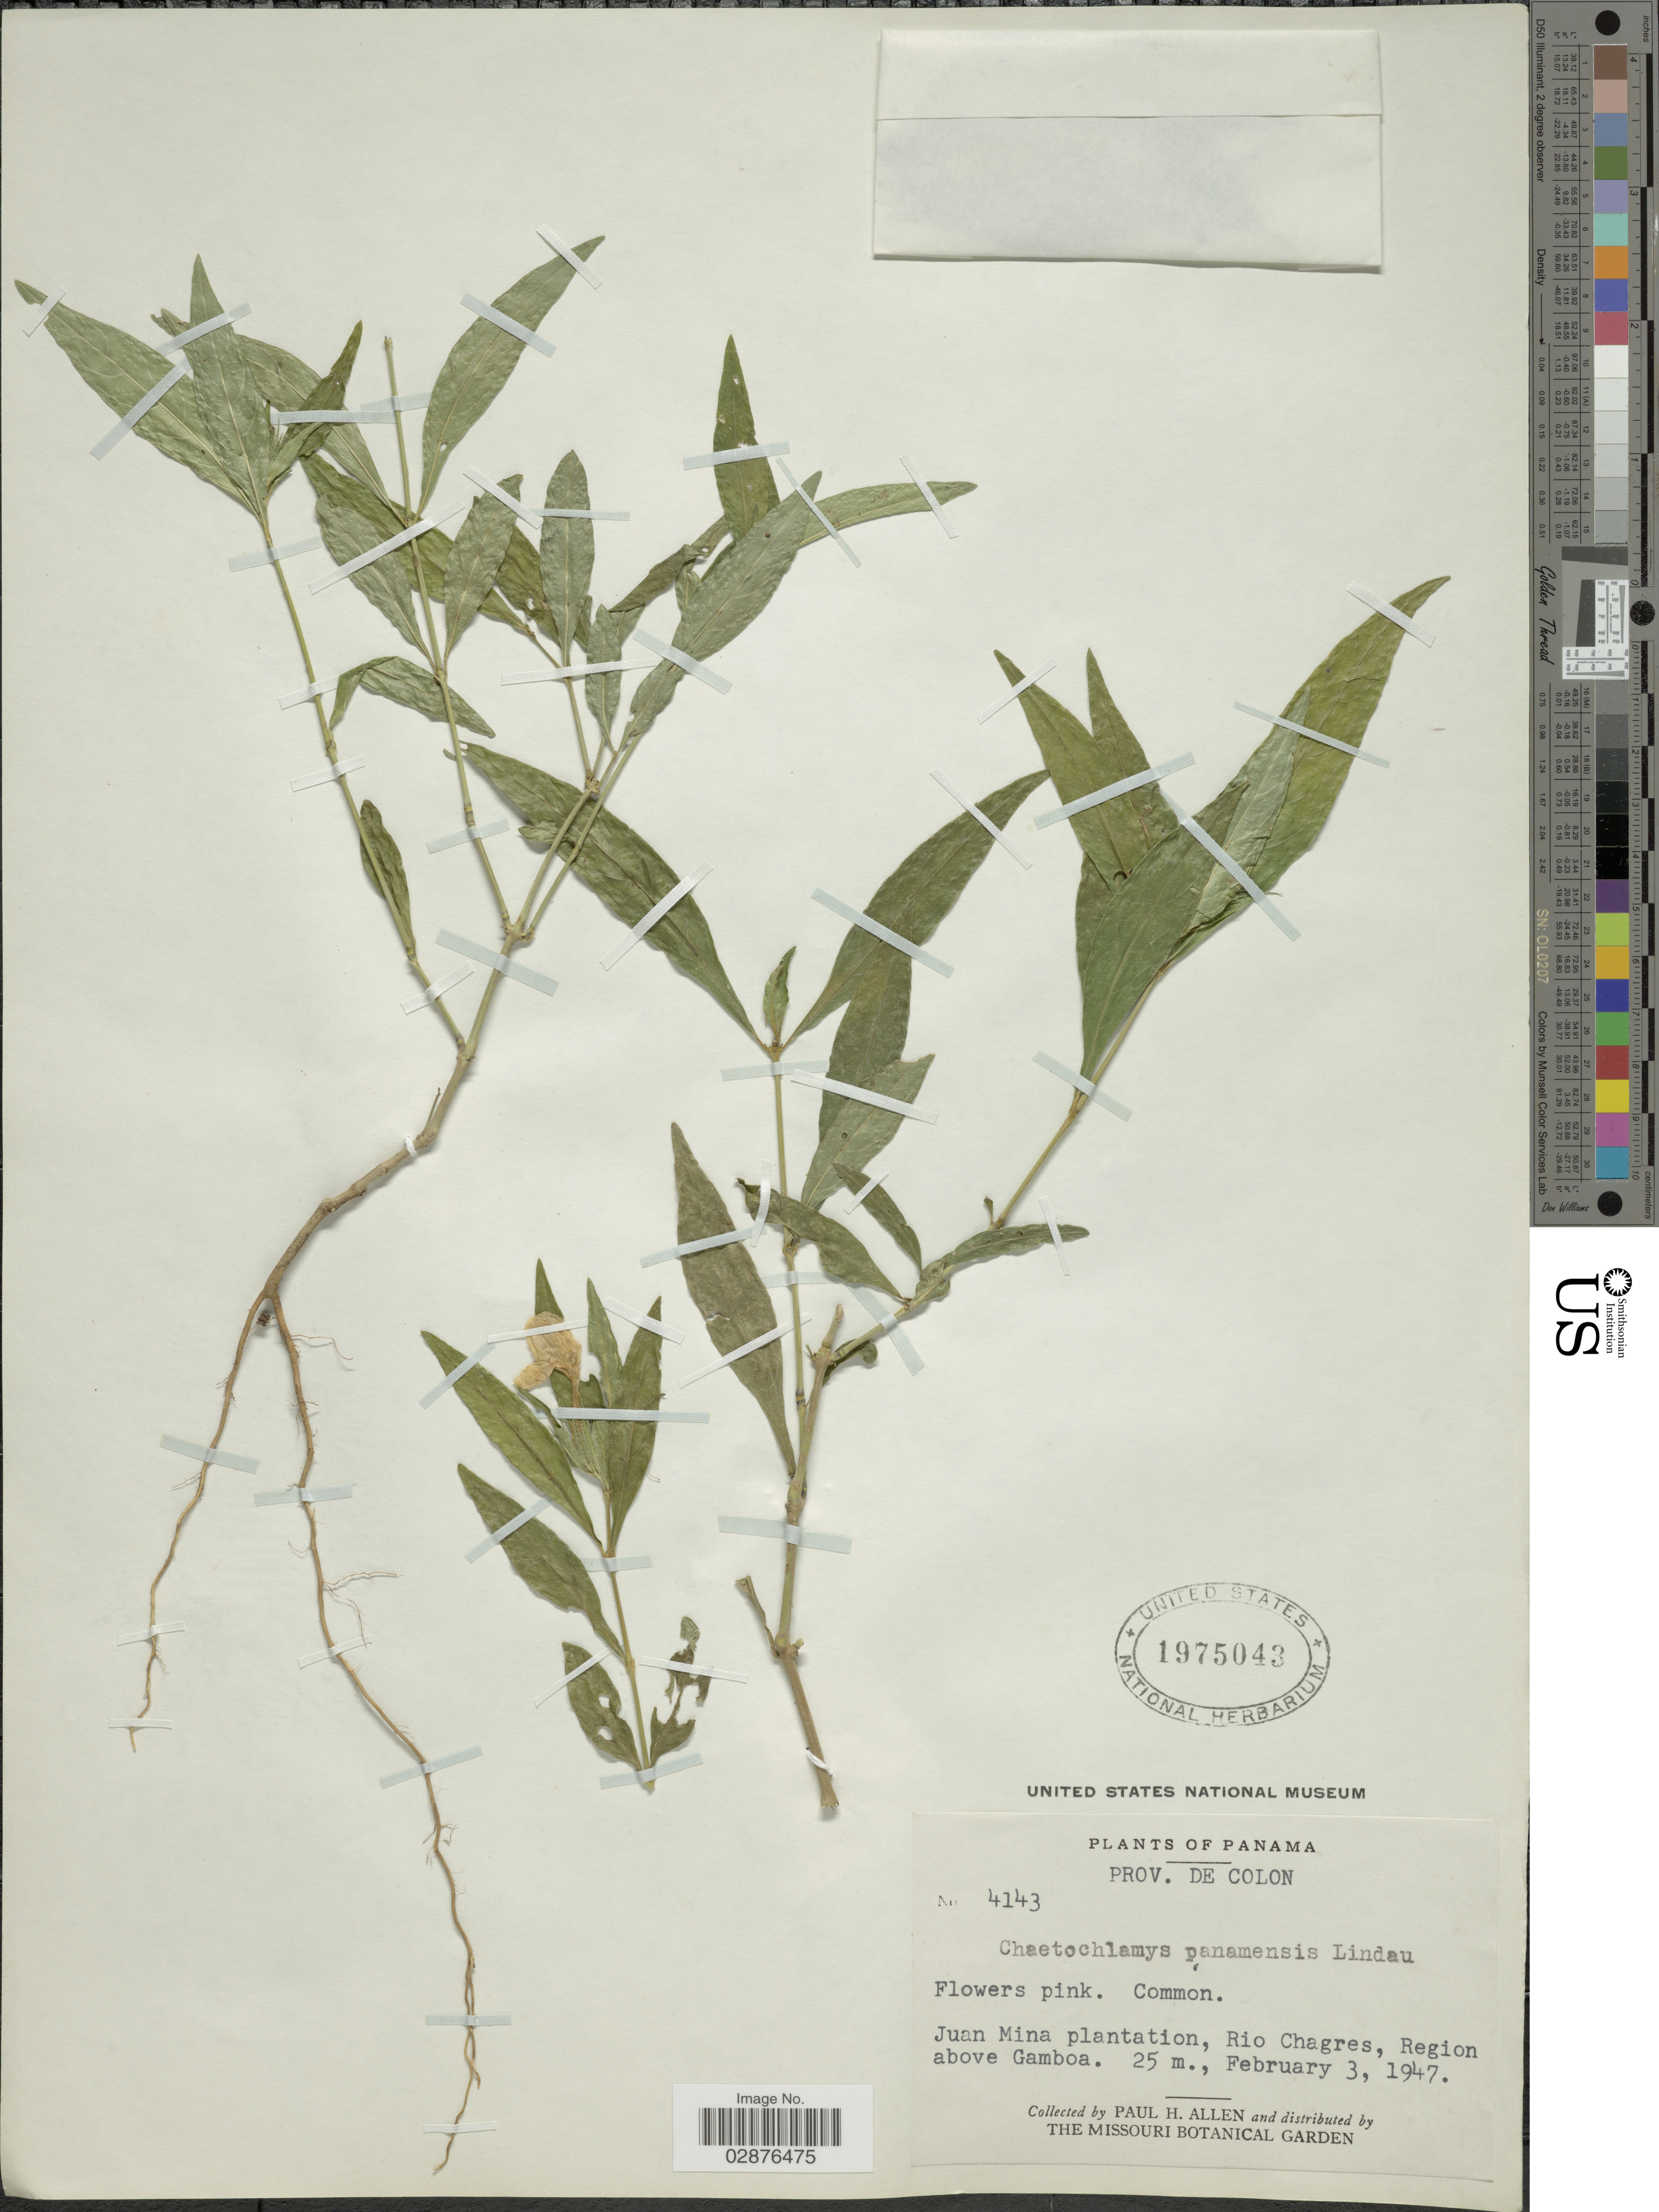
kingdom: Plantae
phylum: Tracheophyta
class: Magnoliopsida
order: Lamiales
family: Acanthaceae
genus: Justicia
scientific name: Justicia isthmensis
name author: T.F. Daniel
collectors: P. H. Allen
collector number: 4143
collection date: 1947-02-03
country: Panama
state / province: Colón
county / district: Canal Zone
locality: Juan Mina plantation, Rio Chagres, Region above Gamboa.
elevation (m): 25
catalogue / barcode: US 1975043